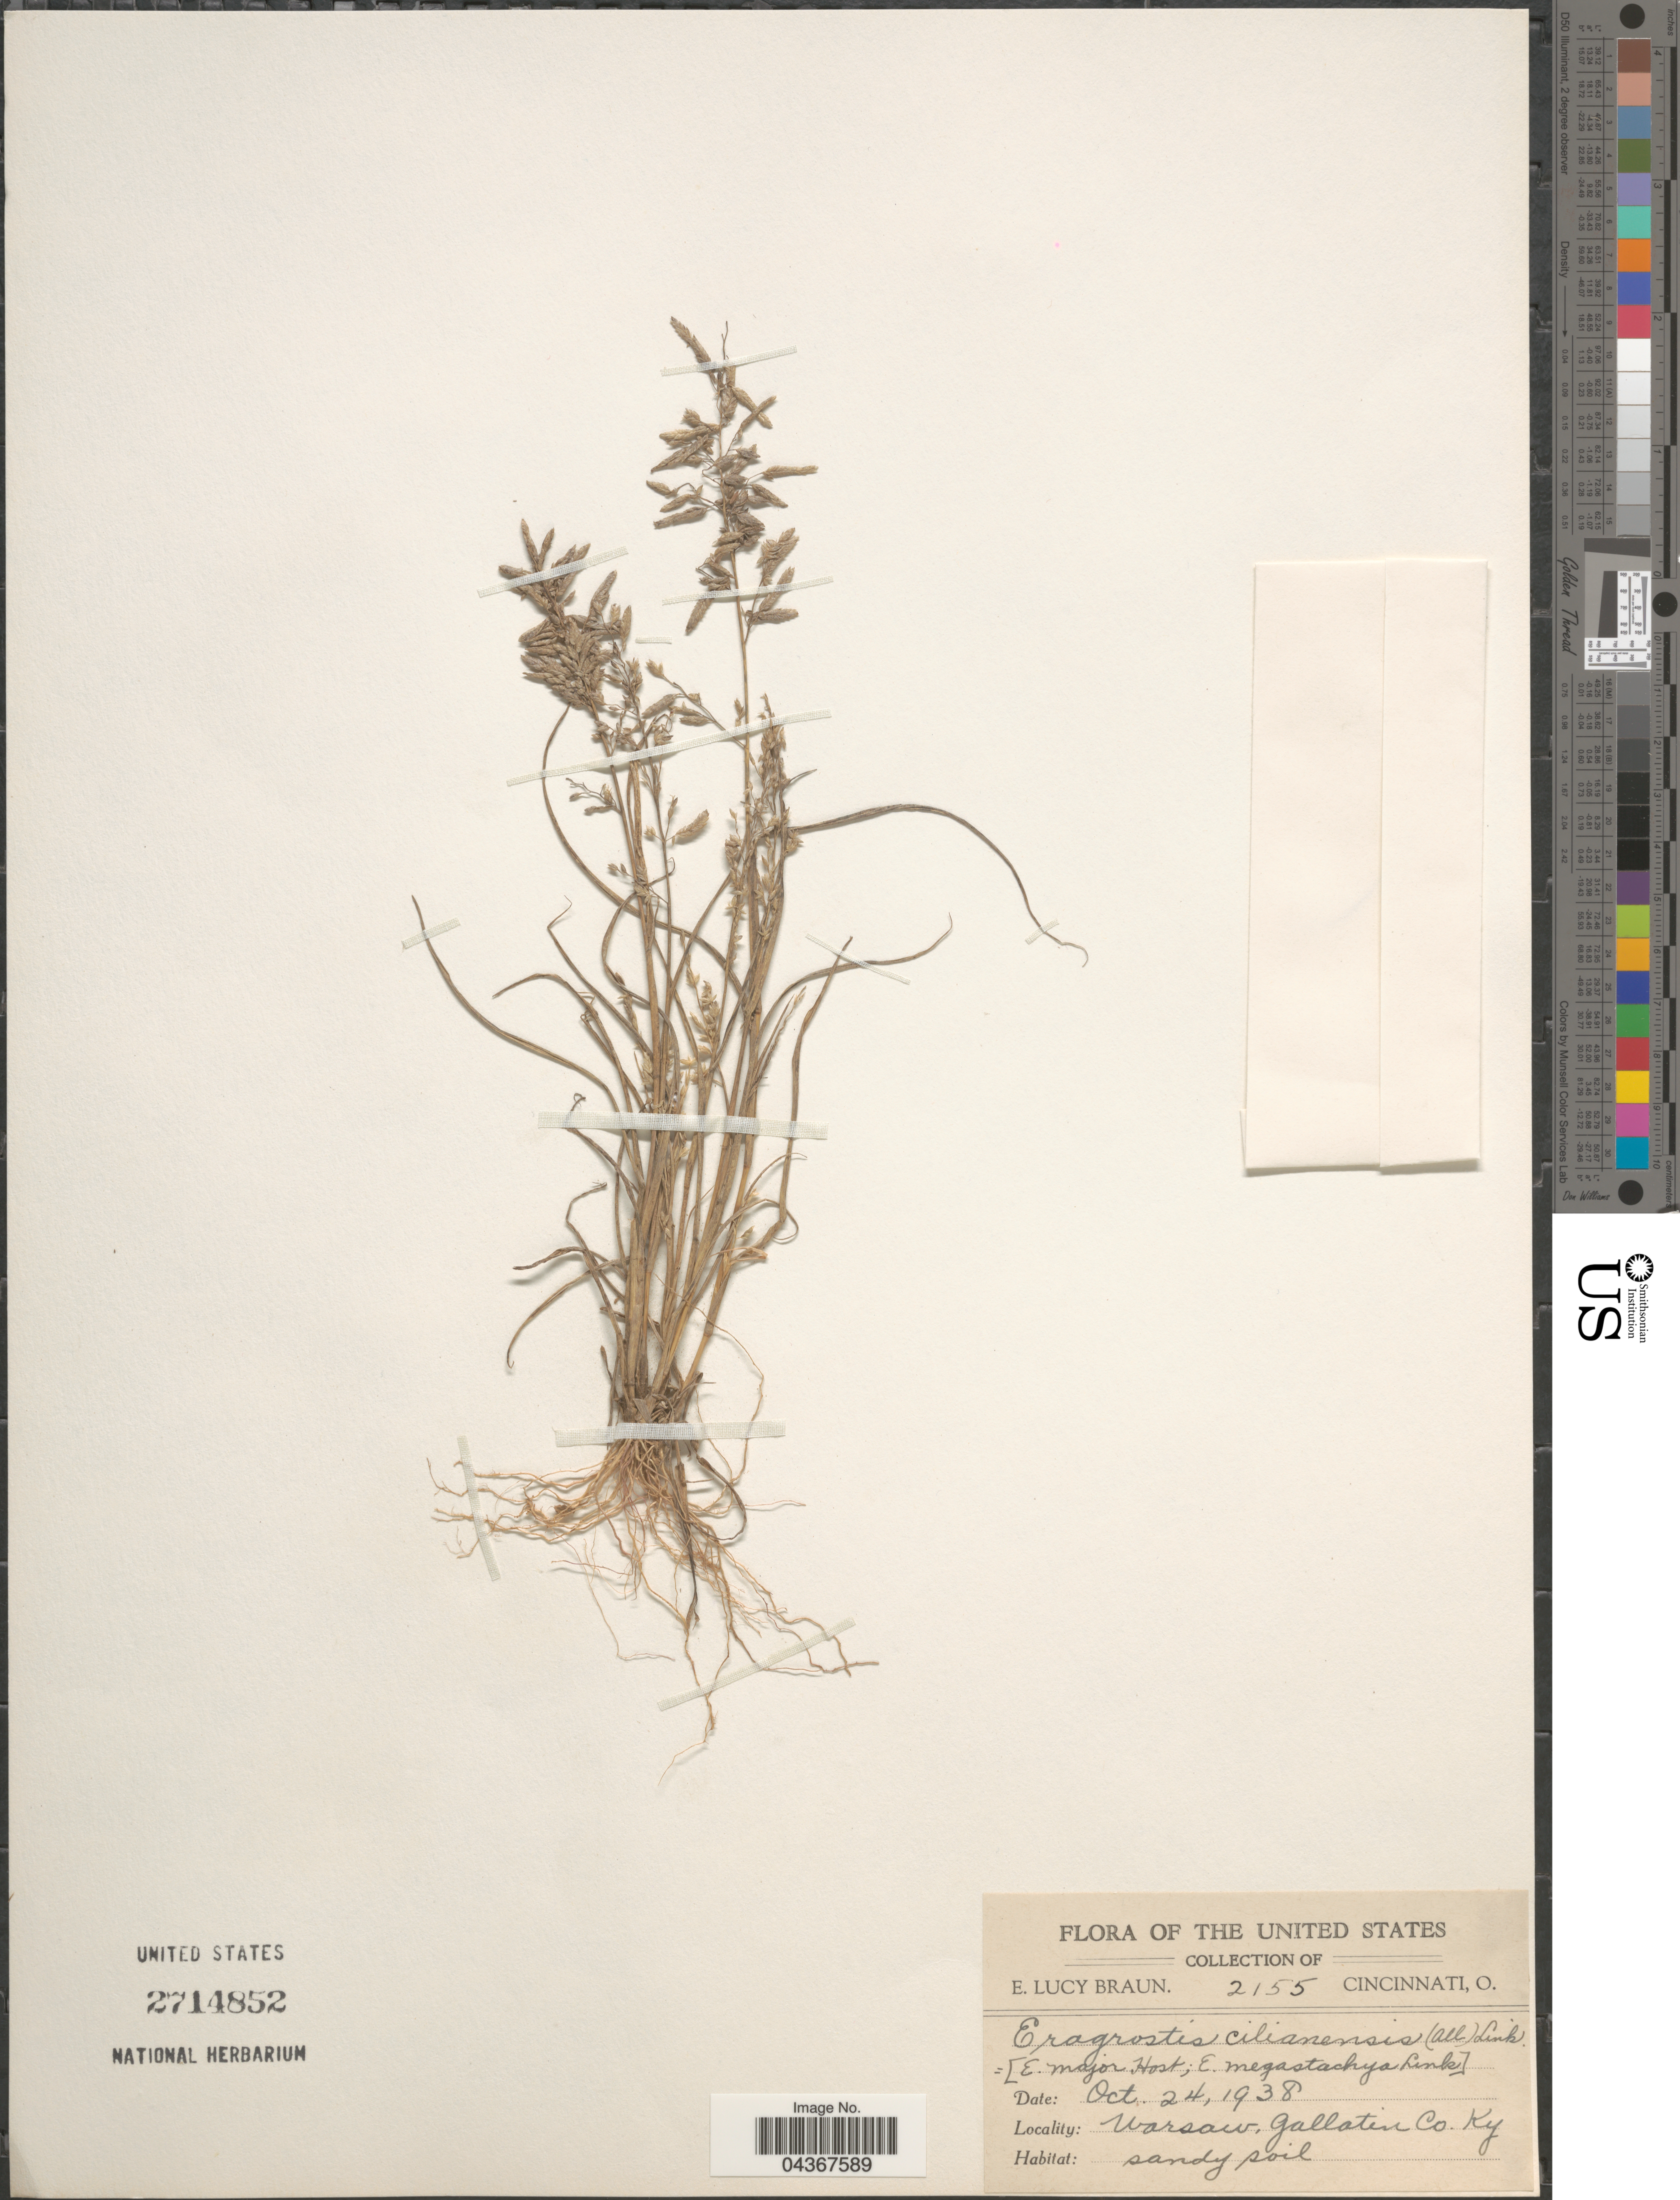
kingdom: Plantae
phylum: Tracheophyta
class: Liliopsida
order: Poales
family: Poaceae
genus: Eragrostis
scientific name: Eragrostis cilianensis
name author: (Bellardi) Vignolo ex Janch.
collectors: E. L. Braun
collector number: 2155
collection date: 1938-10-24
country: United States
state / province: Kentucky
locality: Warsaw, Gallatin Co.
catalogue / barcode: US 2714852